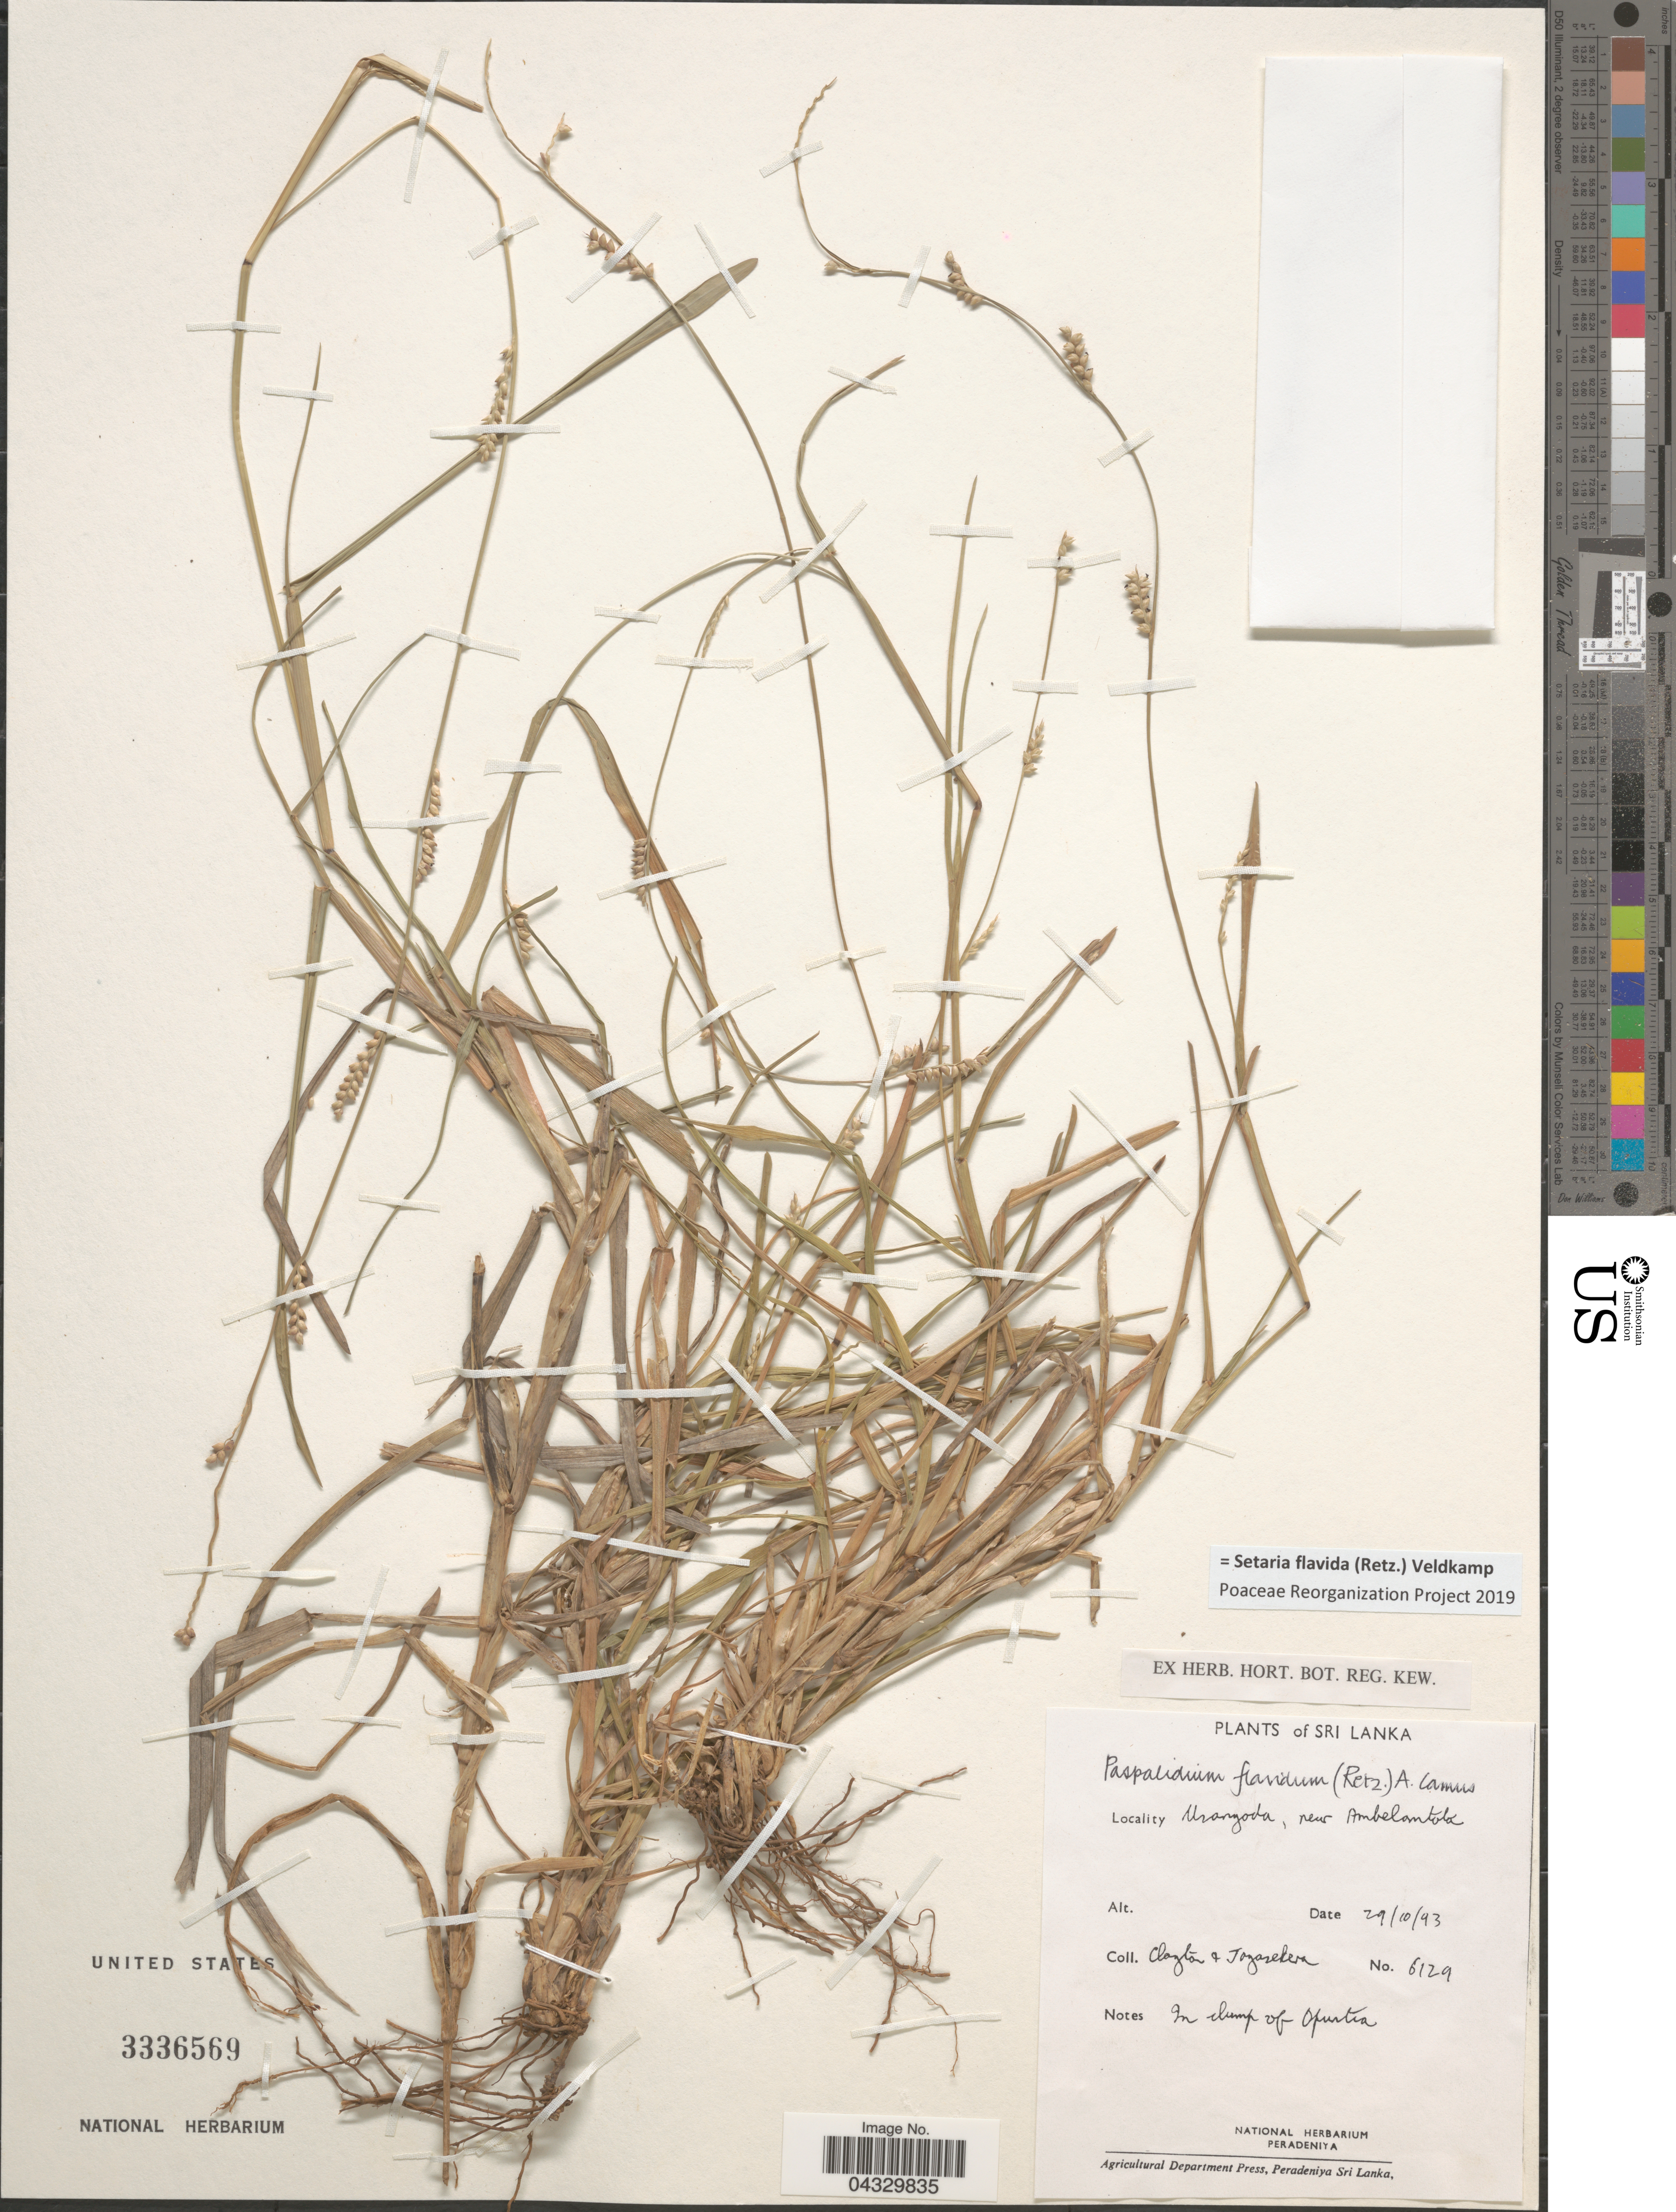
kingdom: Plantae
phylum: Tracheophyta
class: Liliopsida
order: Poales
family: Poaceae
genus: Setaria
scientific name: Setaria flavida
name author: (Retz.) Veldkamp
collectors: Clayton & -. Jayasekera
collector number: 6129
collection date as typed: Transcribed d/m/y: 29/10/93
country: Sri Lanka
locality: Urangoda, near Ambelantota.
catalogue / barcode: US 3336569